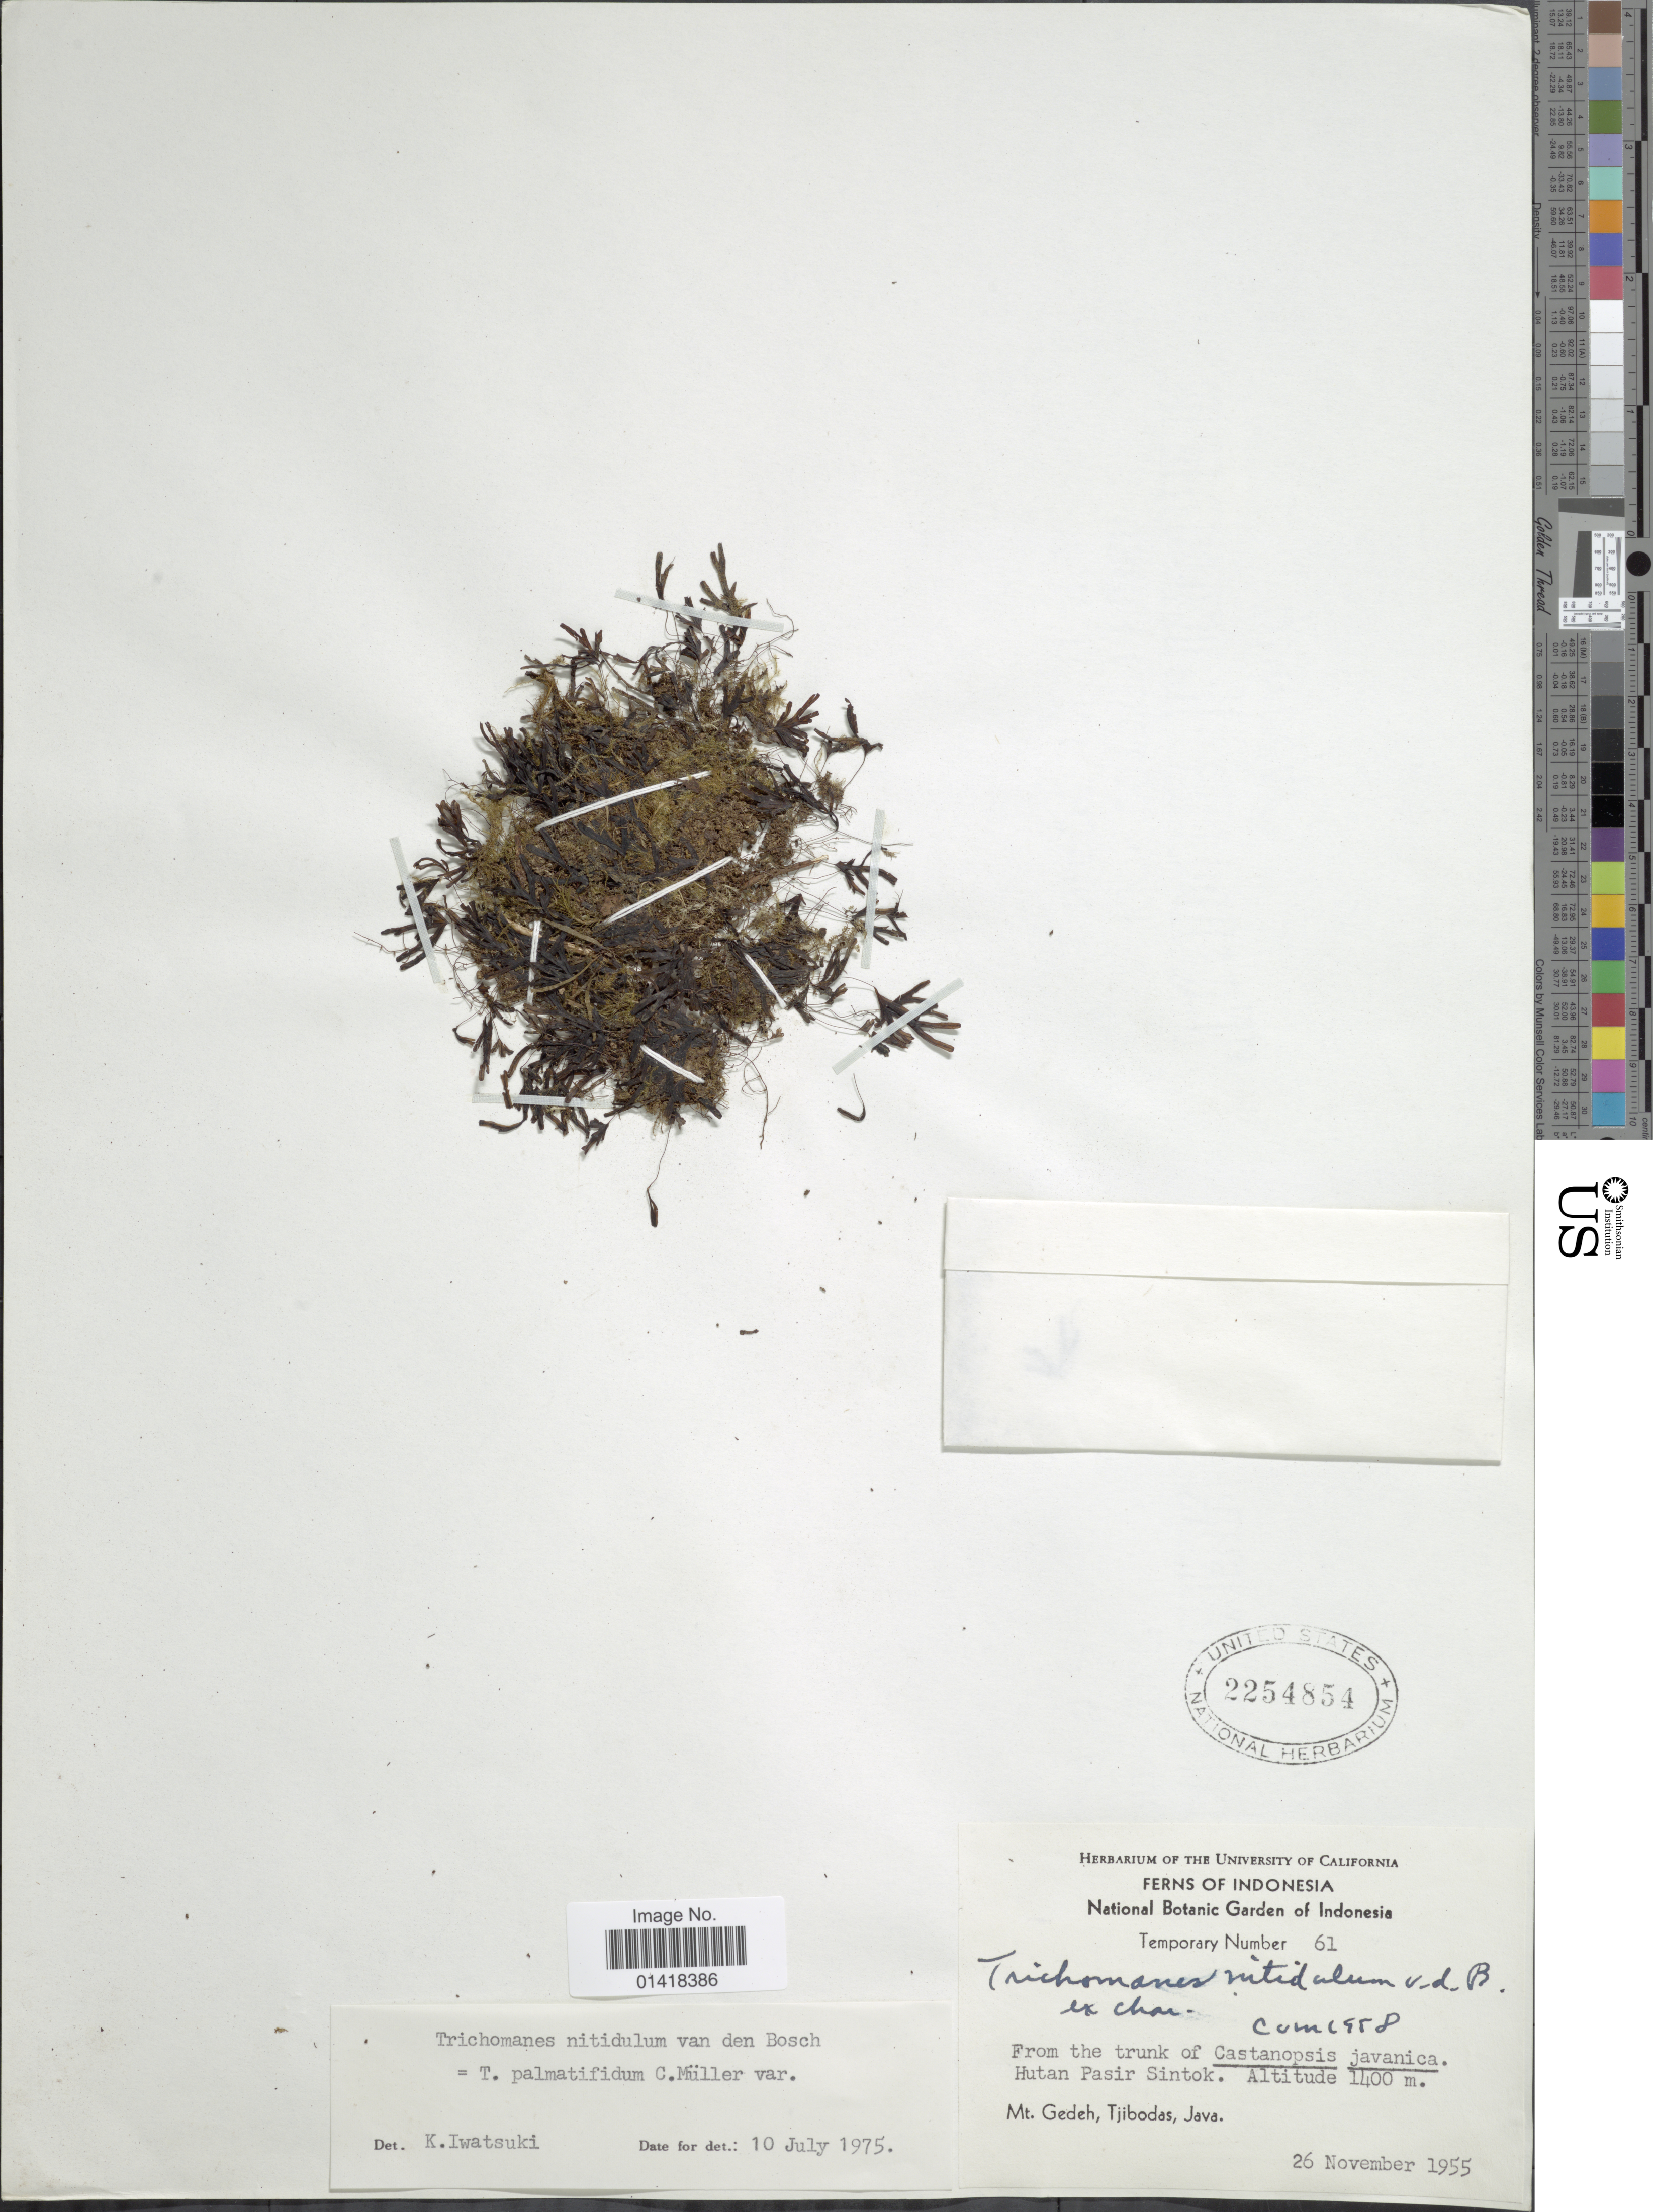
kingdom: Plantae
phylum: Tracheophyta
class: Polypodiopsida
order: Hymenophyllales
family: Hymenophyllaceae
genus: Hymenophyllum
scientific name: Hymenophyllum nitidulum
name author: (Bosch) Ebihara & K. Iwats.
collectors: ex herb. Univ. of California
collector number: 61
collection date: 1955-11-26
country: Indonesia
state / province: Java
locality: Hutan Pasir Sintok. Mt. Gedeh, Tjibodas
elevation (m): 1400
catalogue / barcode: US 2254854